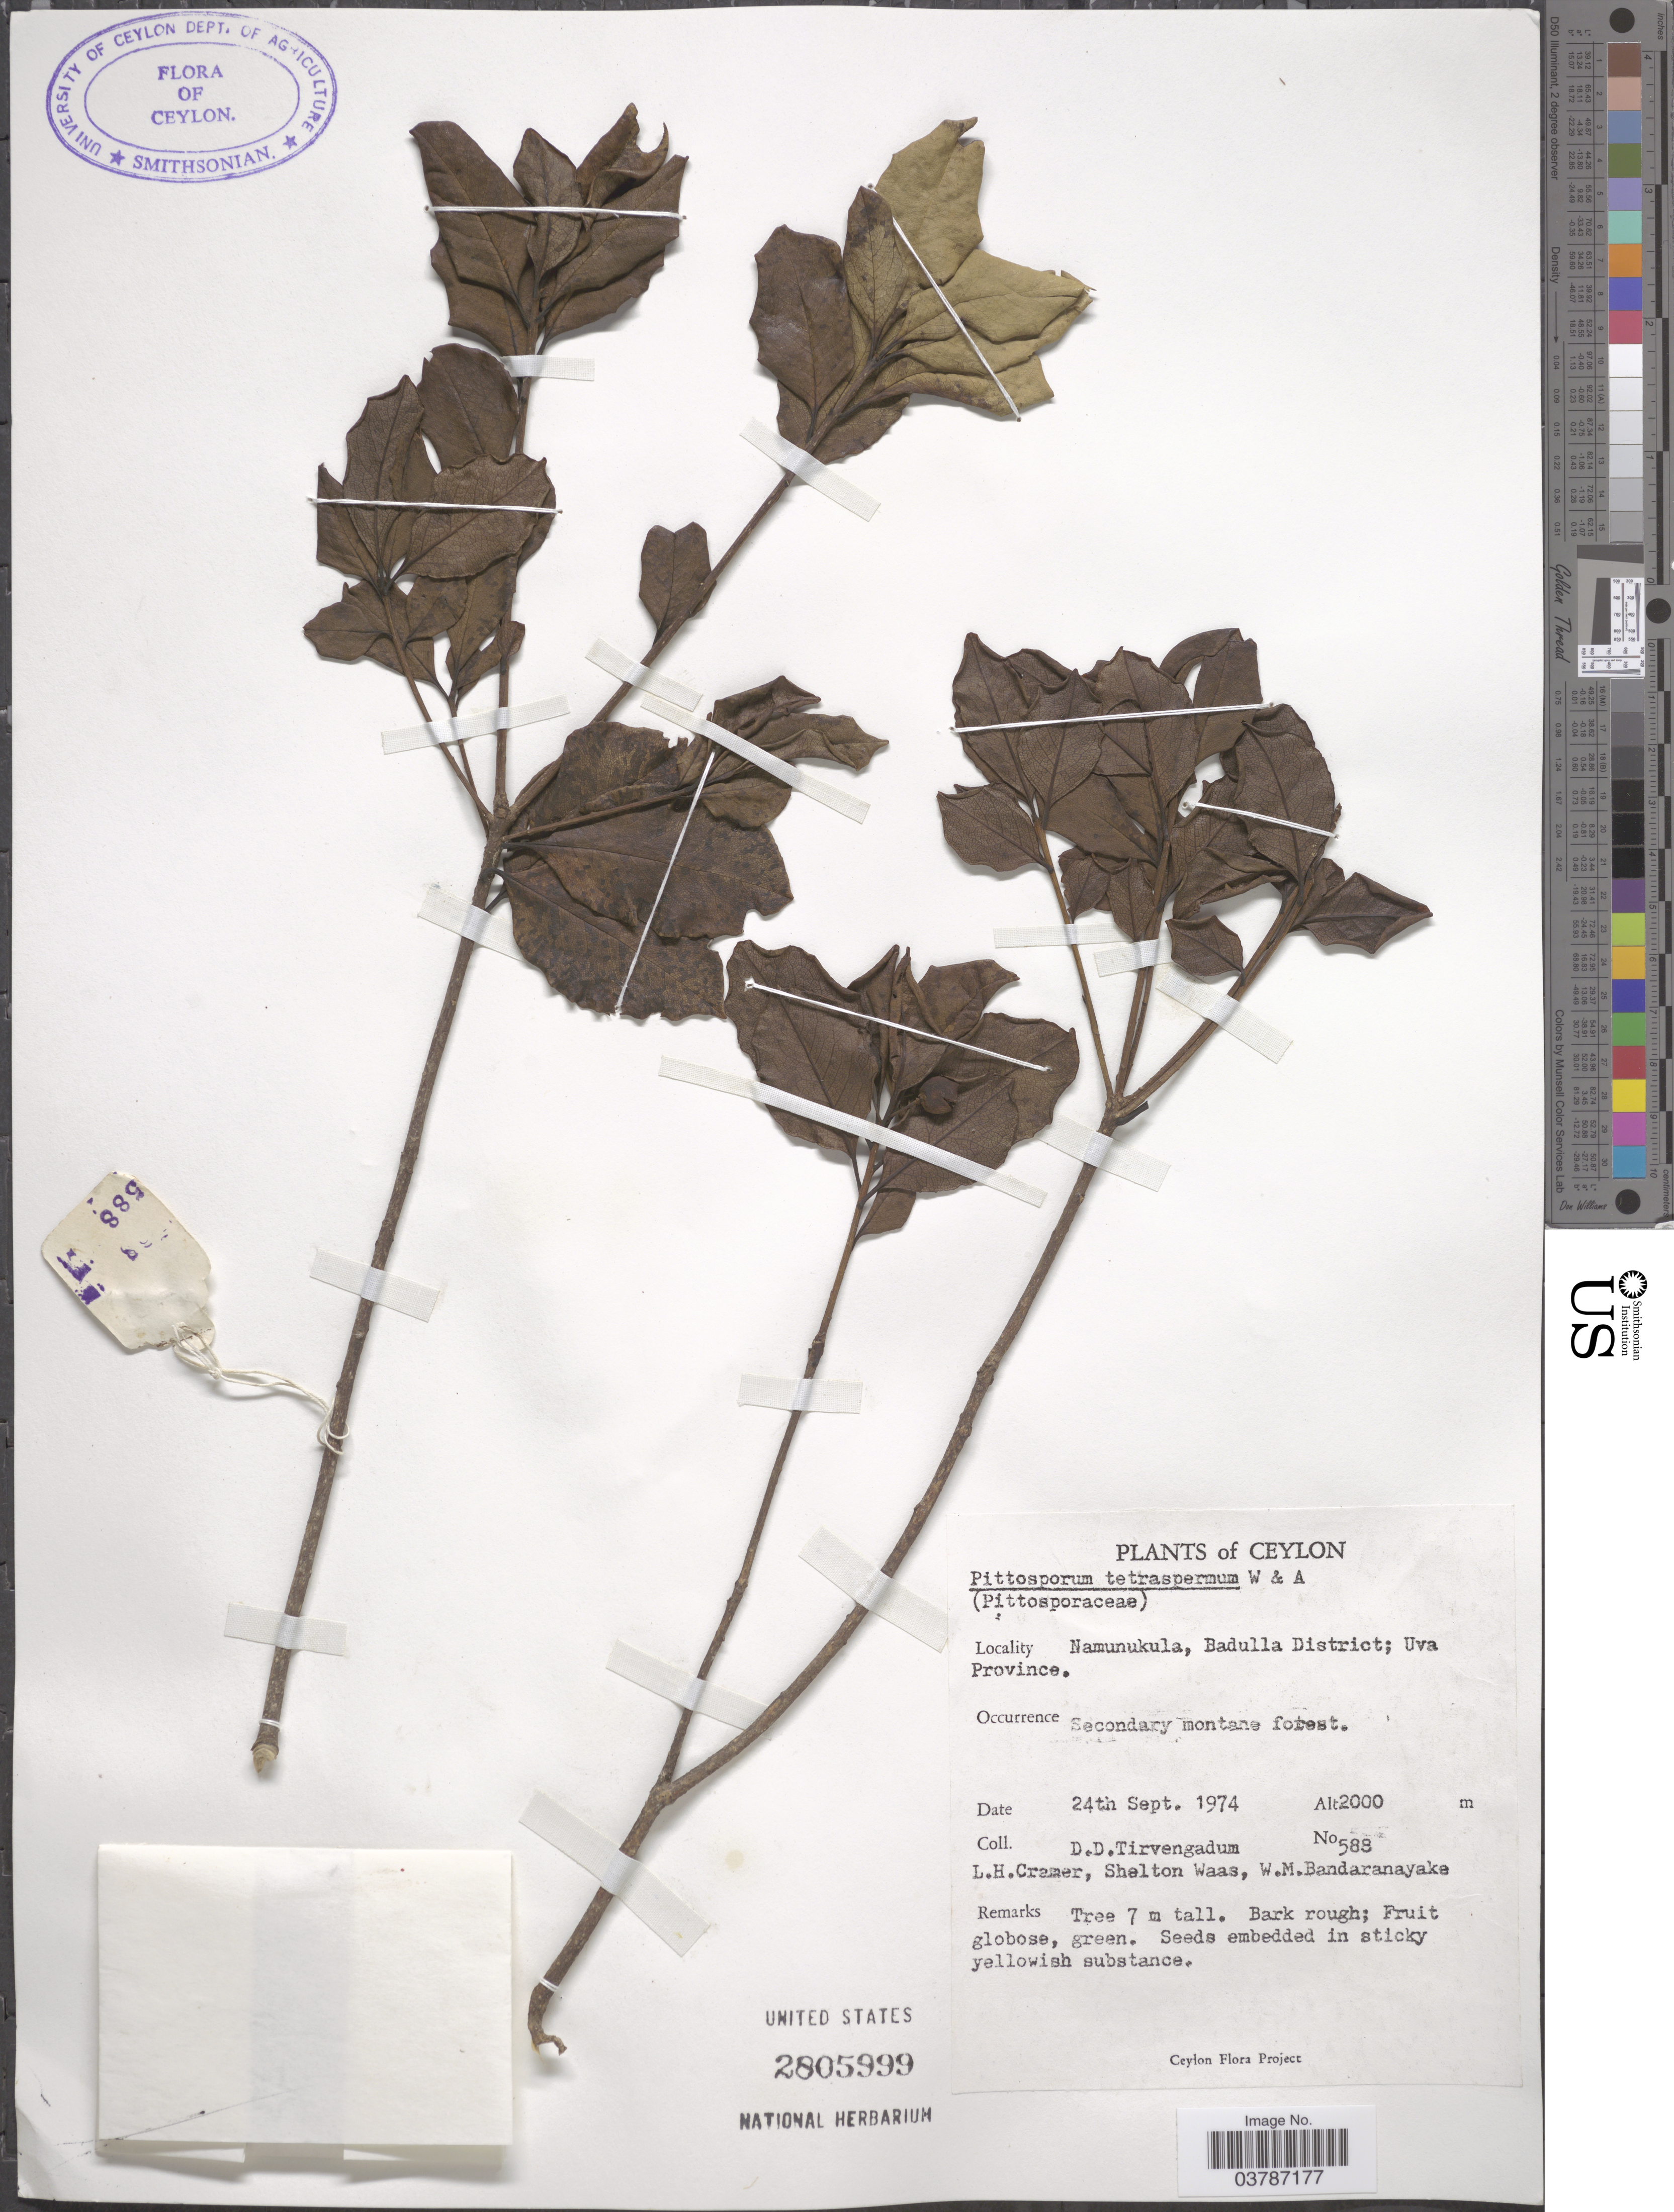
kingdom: Plantae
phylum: Tracheophyta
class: Magnoliopsida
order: Apiales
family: Pittosporaceae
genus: Pittosporum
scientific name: Pittosporum tetraspermum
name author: Wight & Arn.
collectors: D. Tirvengadum, L. H. Cramer, S. Waas & W. Bandaranayake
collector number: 588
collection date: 1974-09-24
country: Sri Lanka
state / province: Uva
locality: Ceylon. Namunukula, Badulla District.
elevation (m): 2000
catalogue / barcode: US 2805999